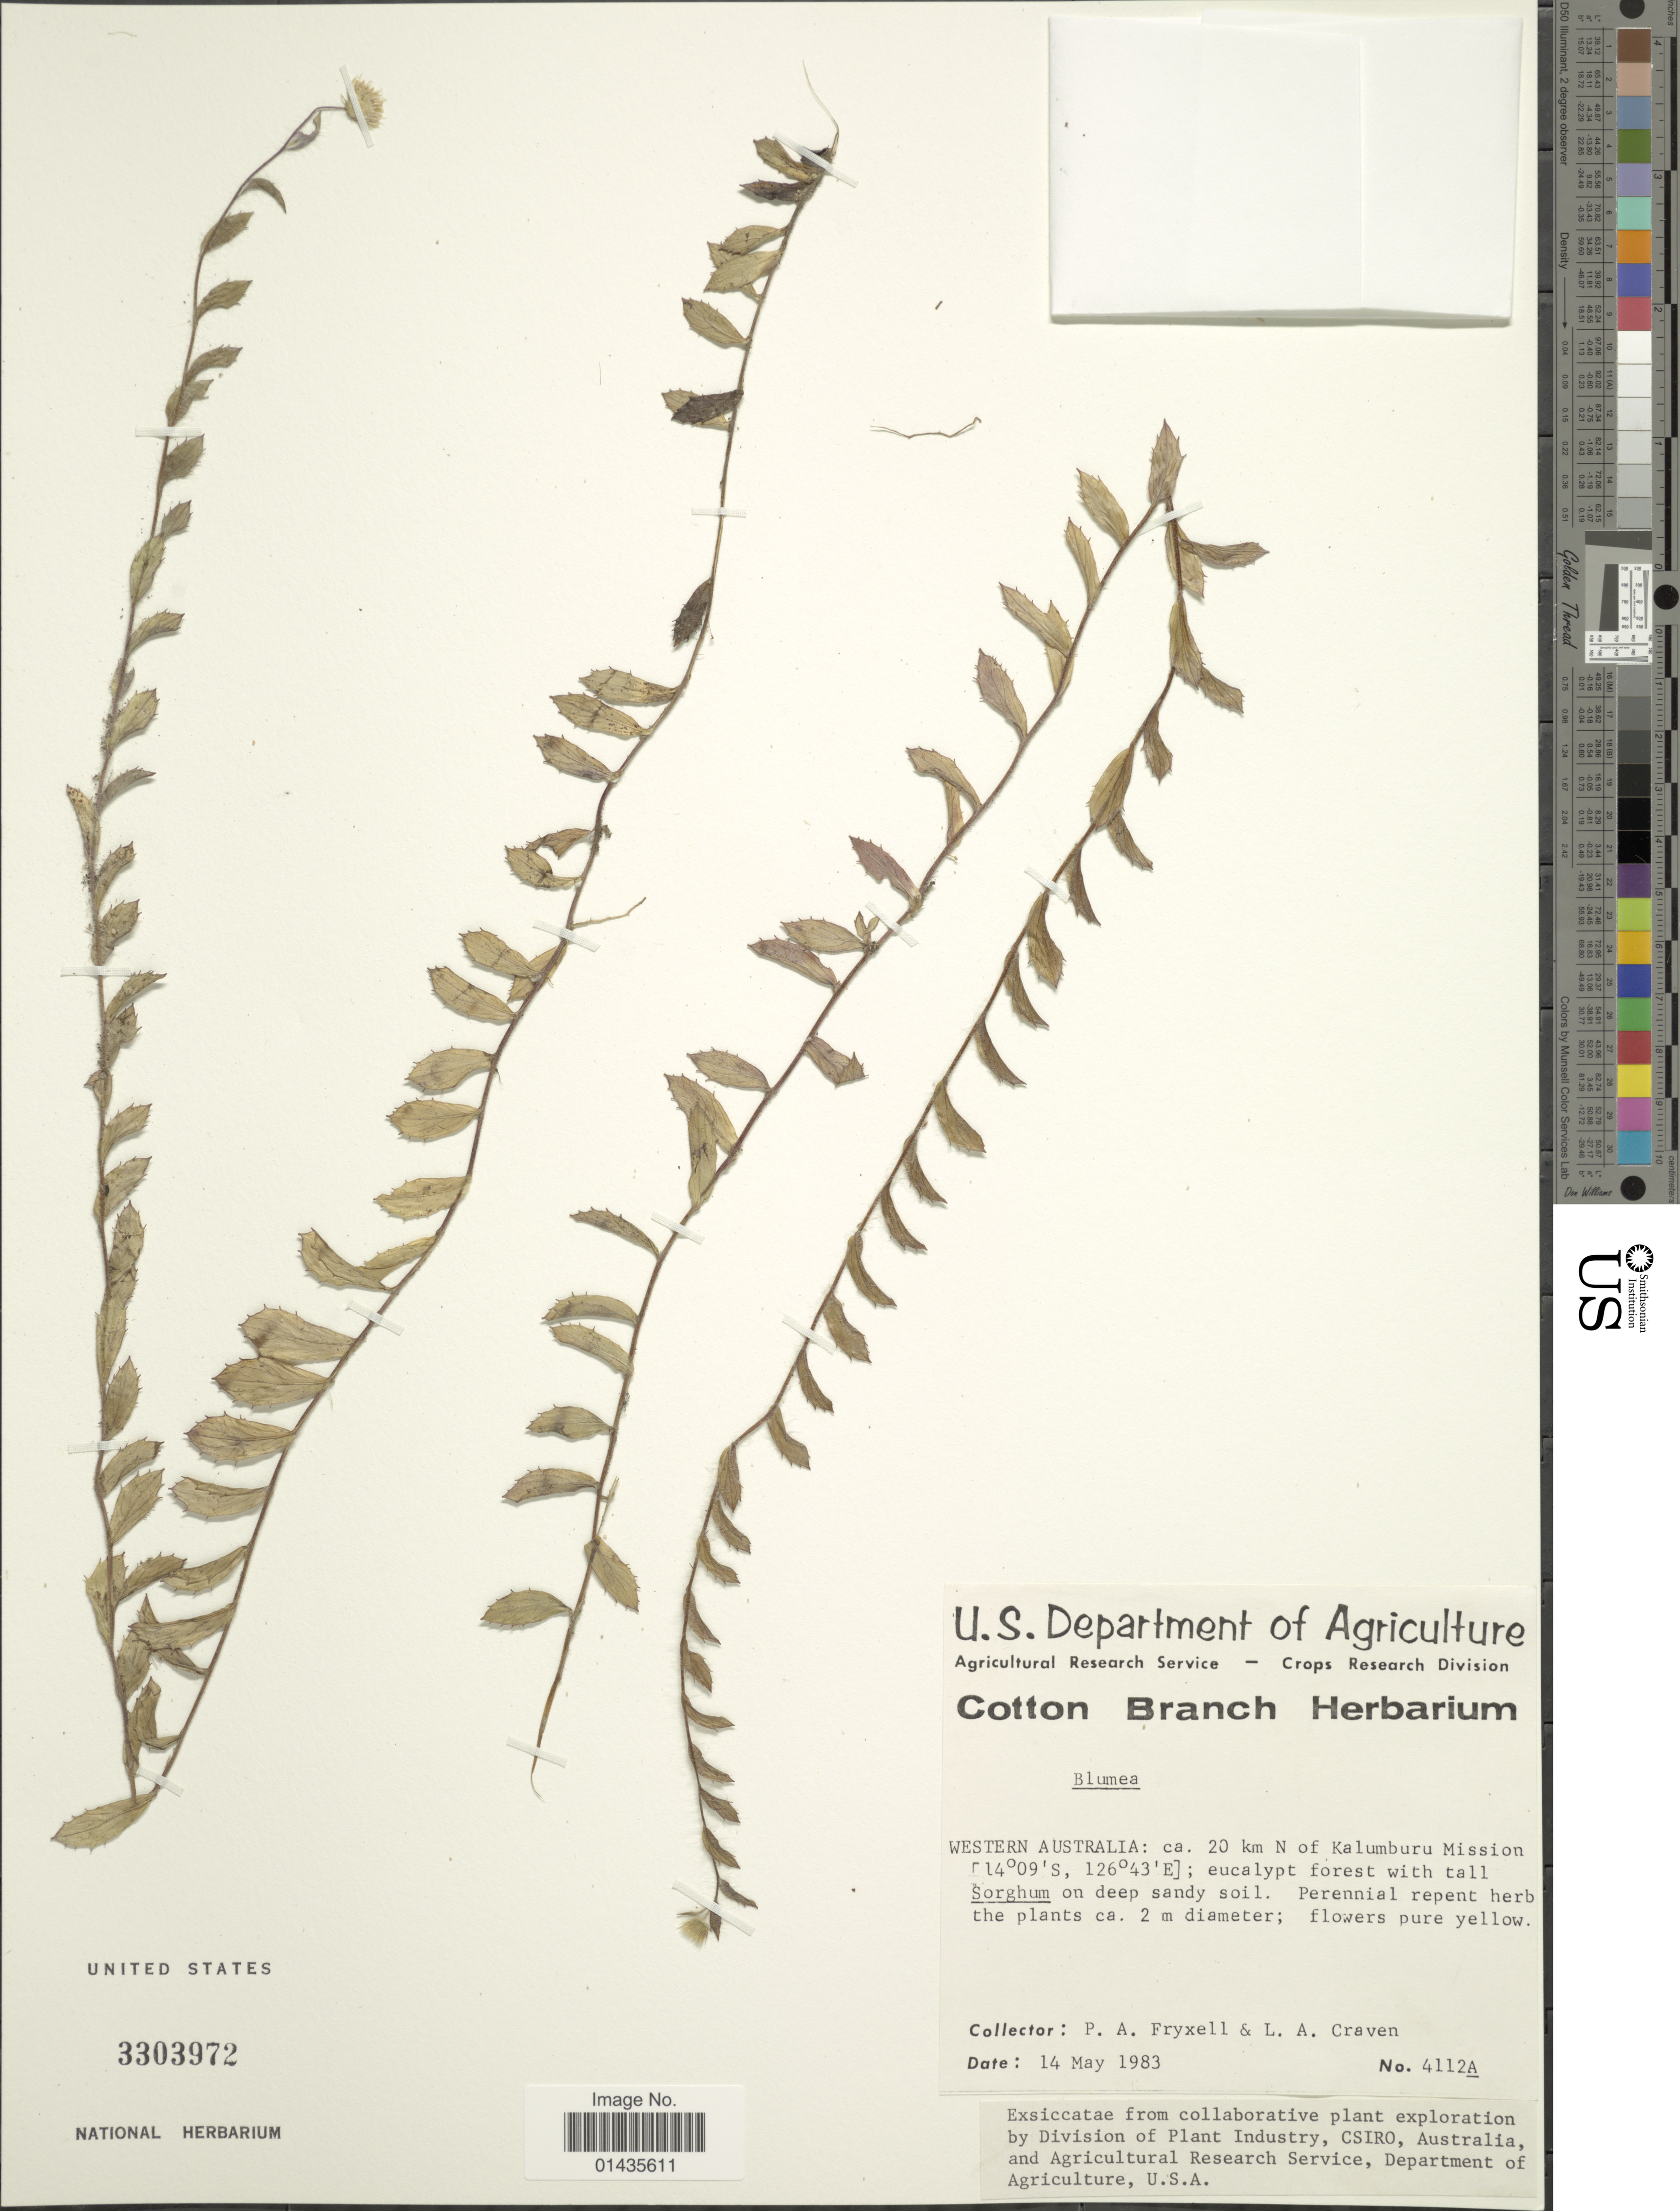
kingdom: Plantae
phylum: Tracheophyta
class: Magnoliopsida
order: Asterales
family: Asteraceae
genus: Blumea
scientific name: Blumea sp.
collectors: P. A. Fryxell & L. A. Craven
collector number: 4112A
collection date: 1983-05-14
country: Australia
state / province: Western Australia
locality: Ca 20 km N of Kalumburu Mission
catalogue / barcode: US 3303972